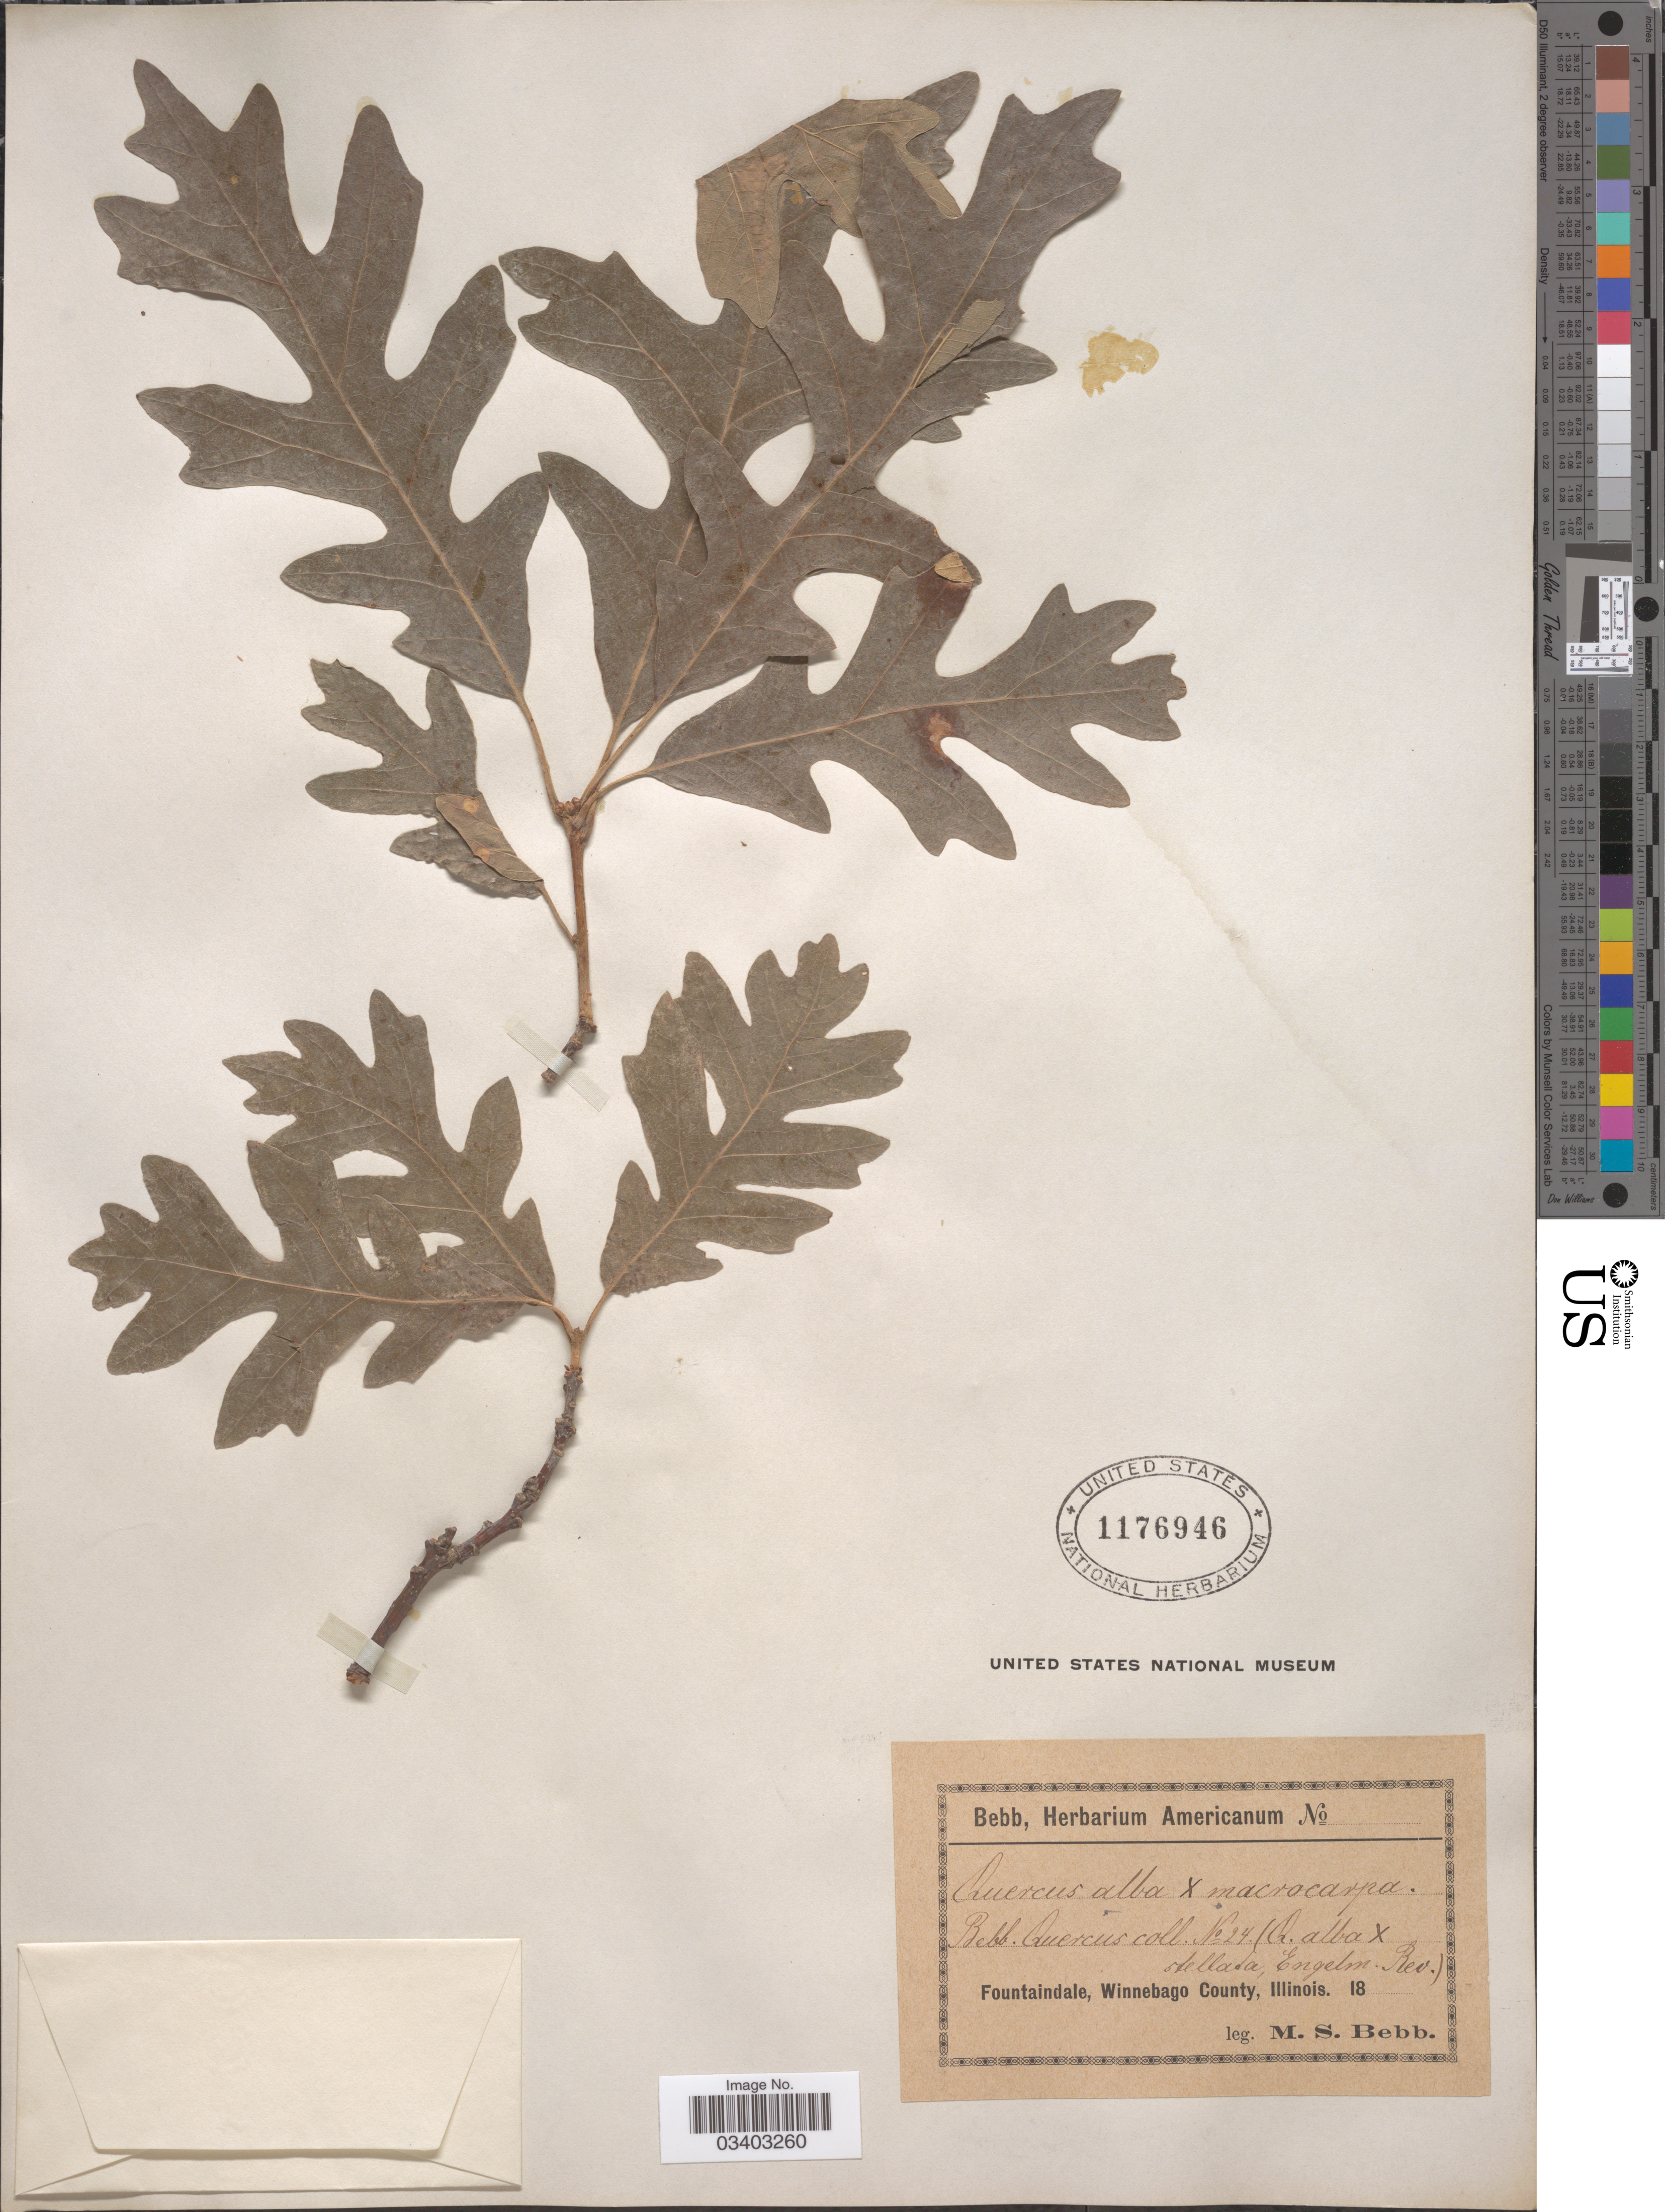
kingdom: Plantae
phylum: Tracheophyta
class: Magnoliopsida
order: Fagales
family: Fagaceae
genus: Quercus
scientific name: Quercus alba x Q. macrocarpa Michx.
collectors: M. Bebb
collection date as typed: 18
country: United States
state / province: Illinois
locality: Fountaindale, Winnebago County.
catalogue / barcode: US 1176946